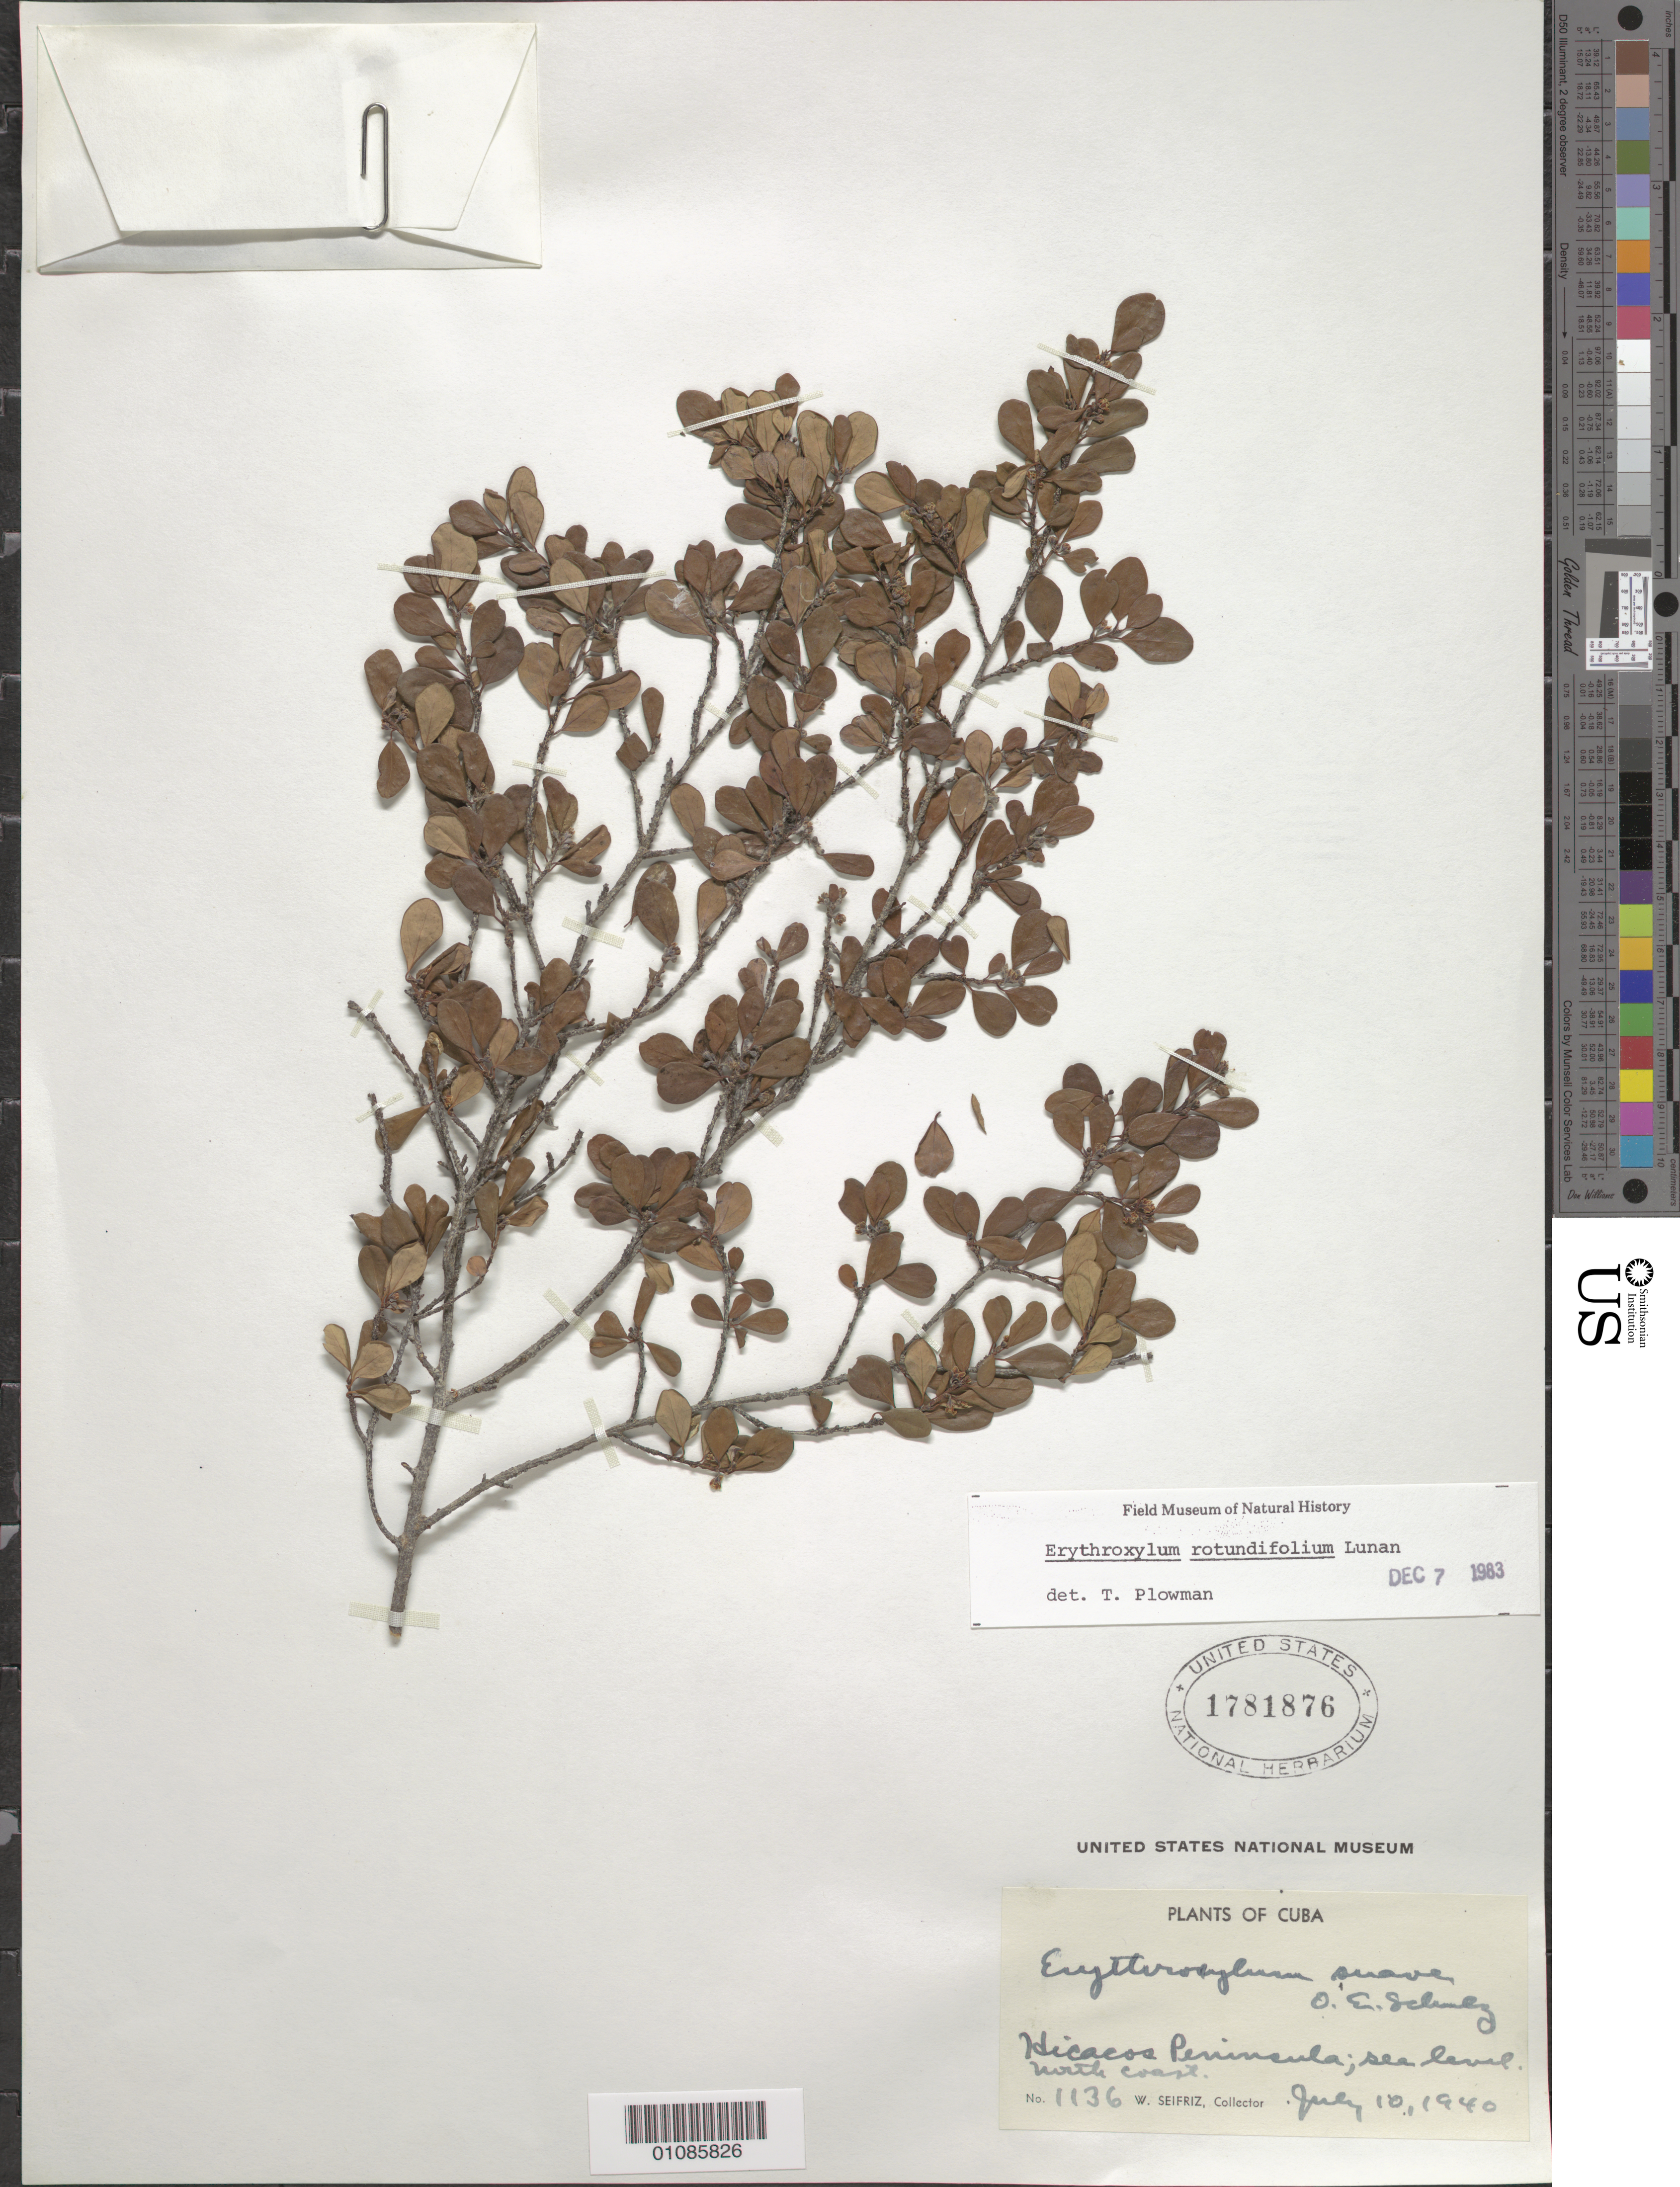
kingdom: Plantae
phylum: Tracheophyta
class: Magnoliopsida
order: Malpighiales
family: Erythroxylaceae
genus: Erythroxylum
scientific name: Erythroxylum rotundifolium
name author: Lunan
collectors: W. Seifriz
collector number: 1136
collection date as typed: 10 Jul 1940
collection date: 1940-07-10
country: Cuba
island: Cuba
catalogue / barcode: US 1781876